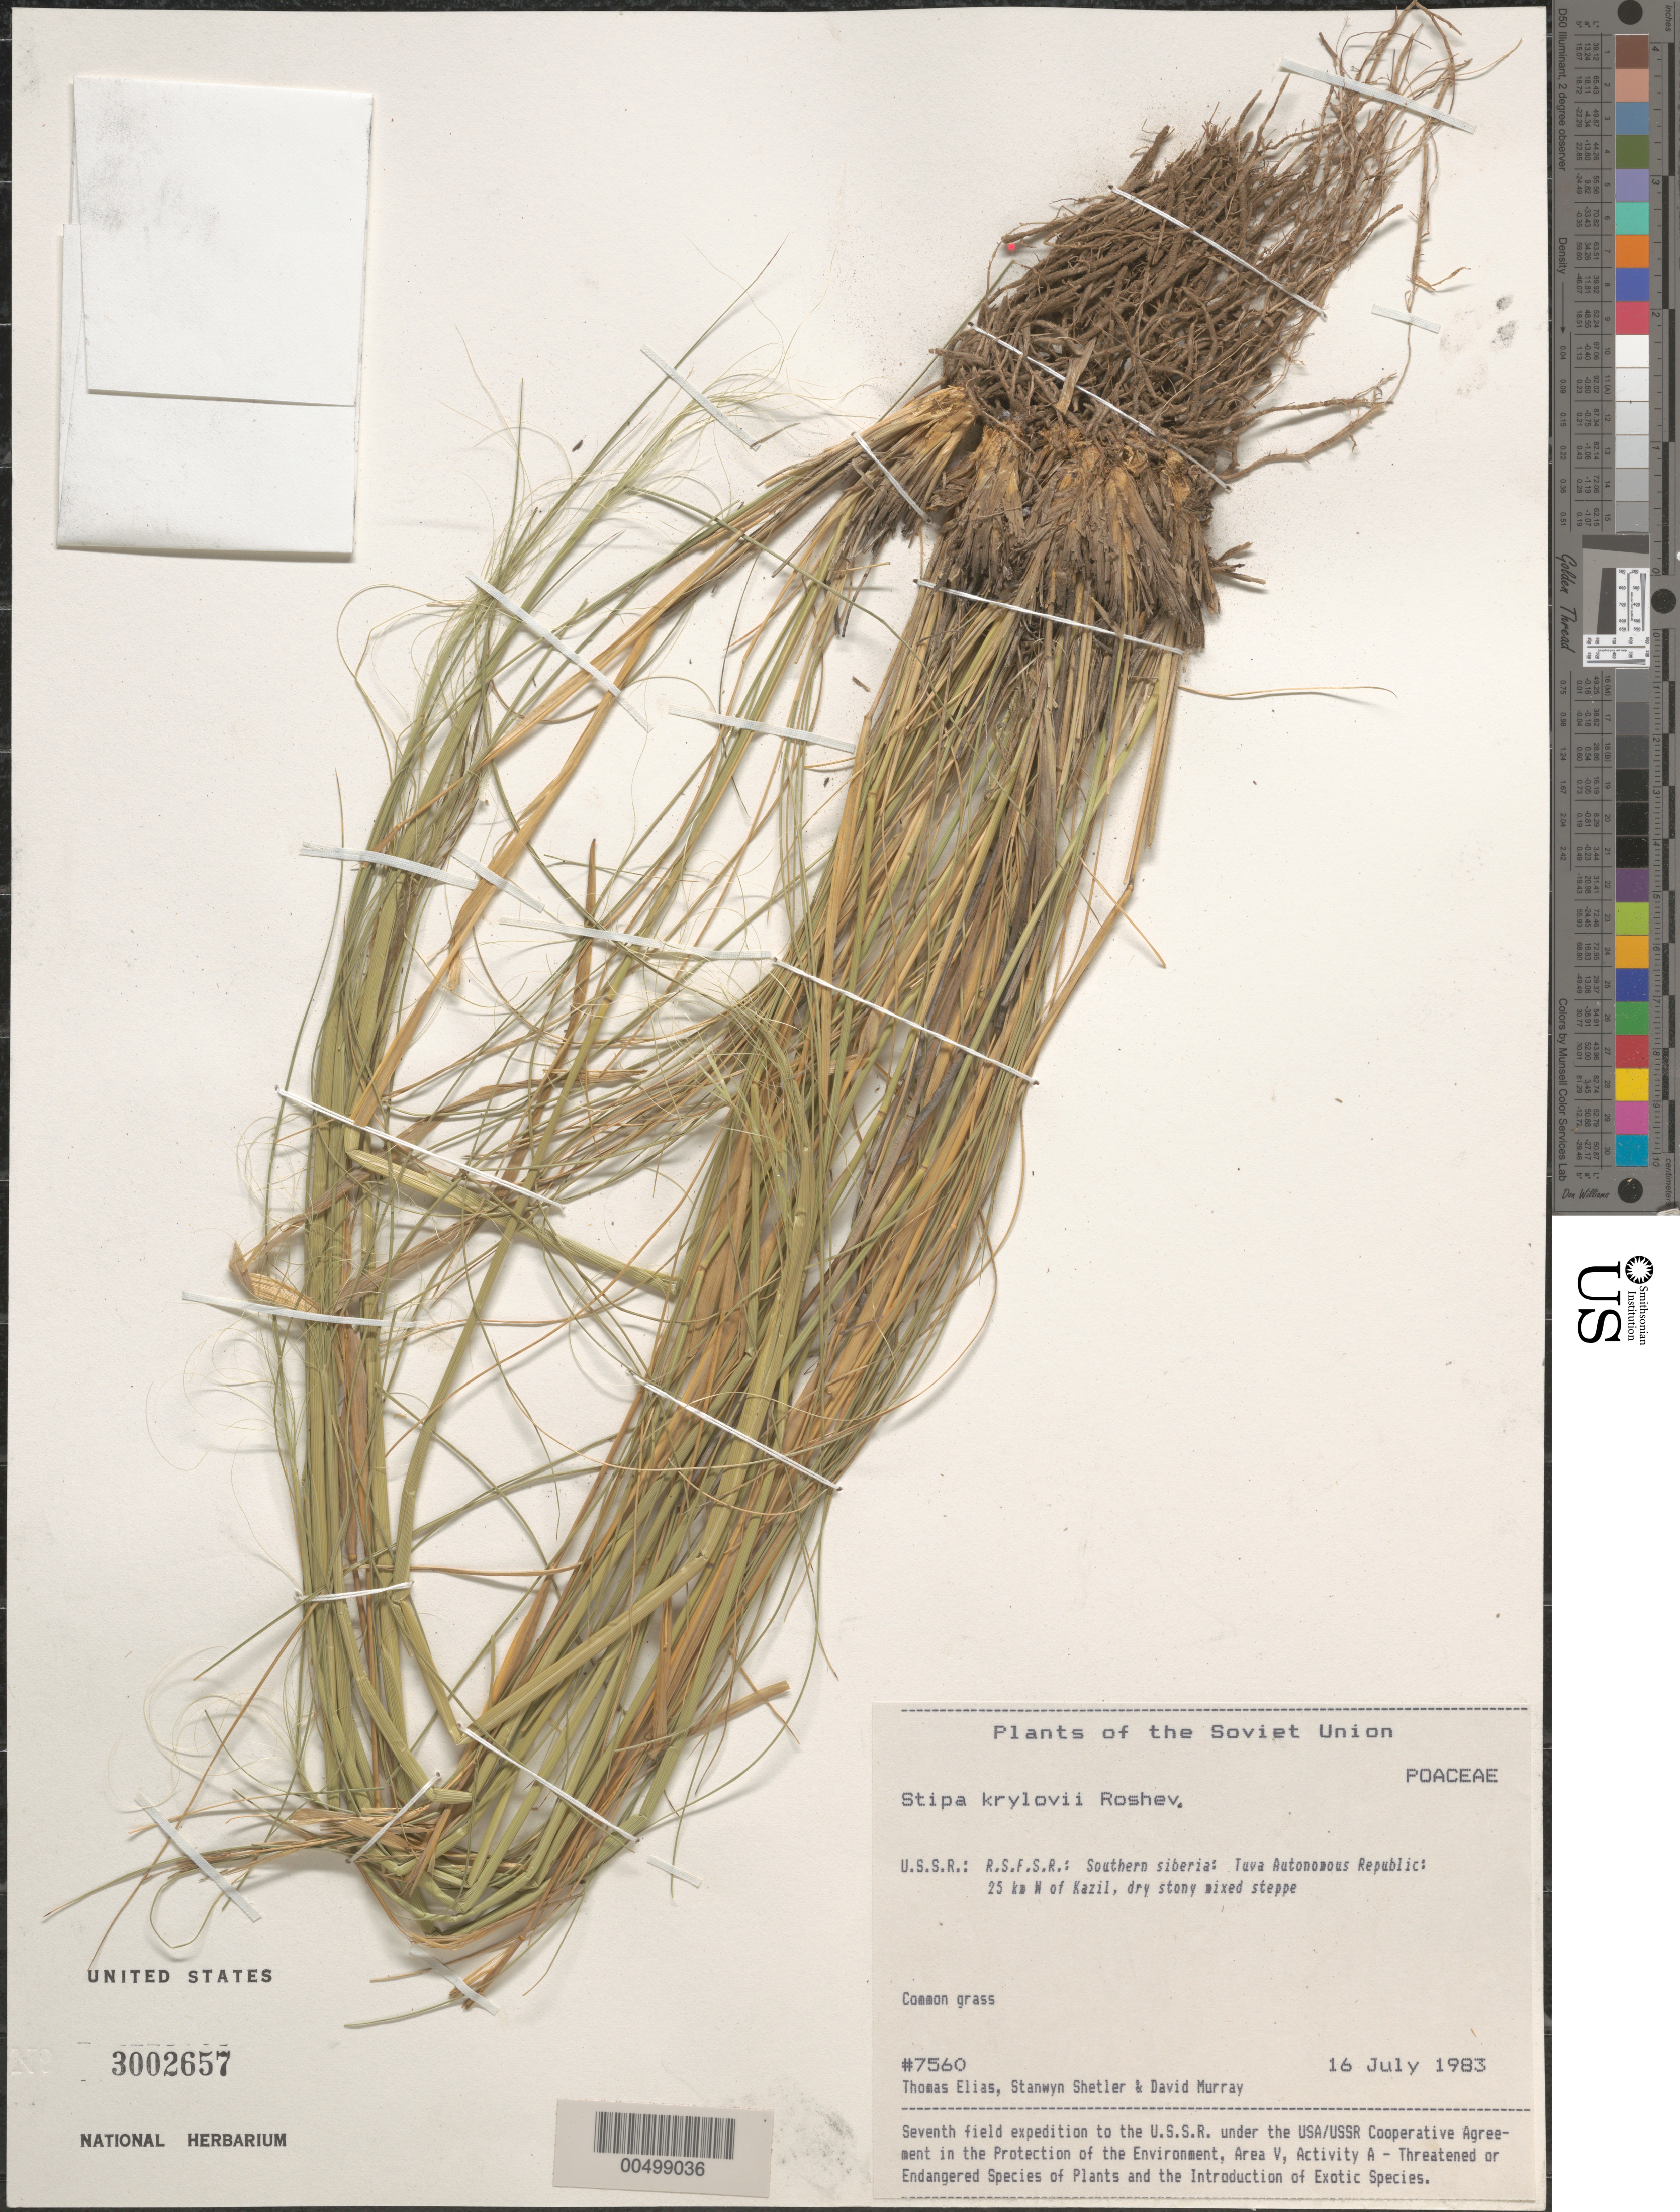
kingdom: Plantae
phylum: Tracheophyta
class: Liliopsida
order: Poales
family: Poaceae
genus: Stipa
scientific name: Stipa krylovii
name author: Roshev.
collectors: T. Elias, S. Shetler & D. F. Murray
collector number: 7560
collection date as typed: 16 Jul 1983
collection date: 1983-07-16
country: Russian Federation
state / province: Tuva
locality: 25 km W of Kazil [Kyzyl]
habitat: dry stony mixed steppe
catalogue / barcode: US 3002657